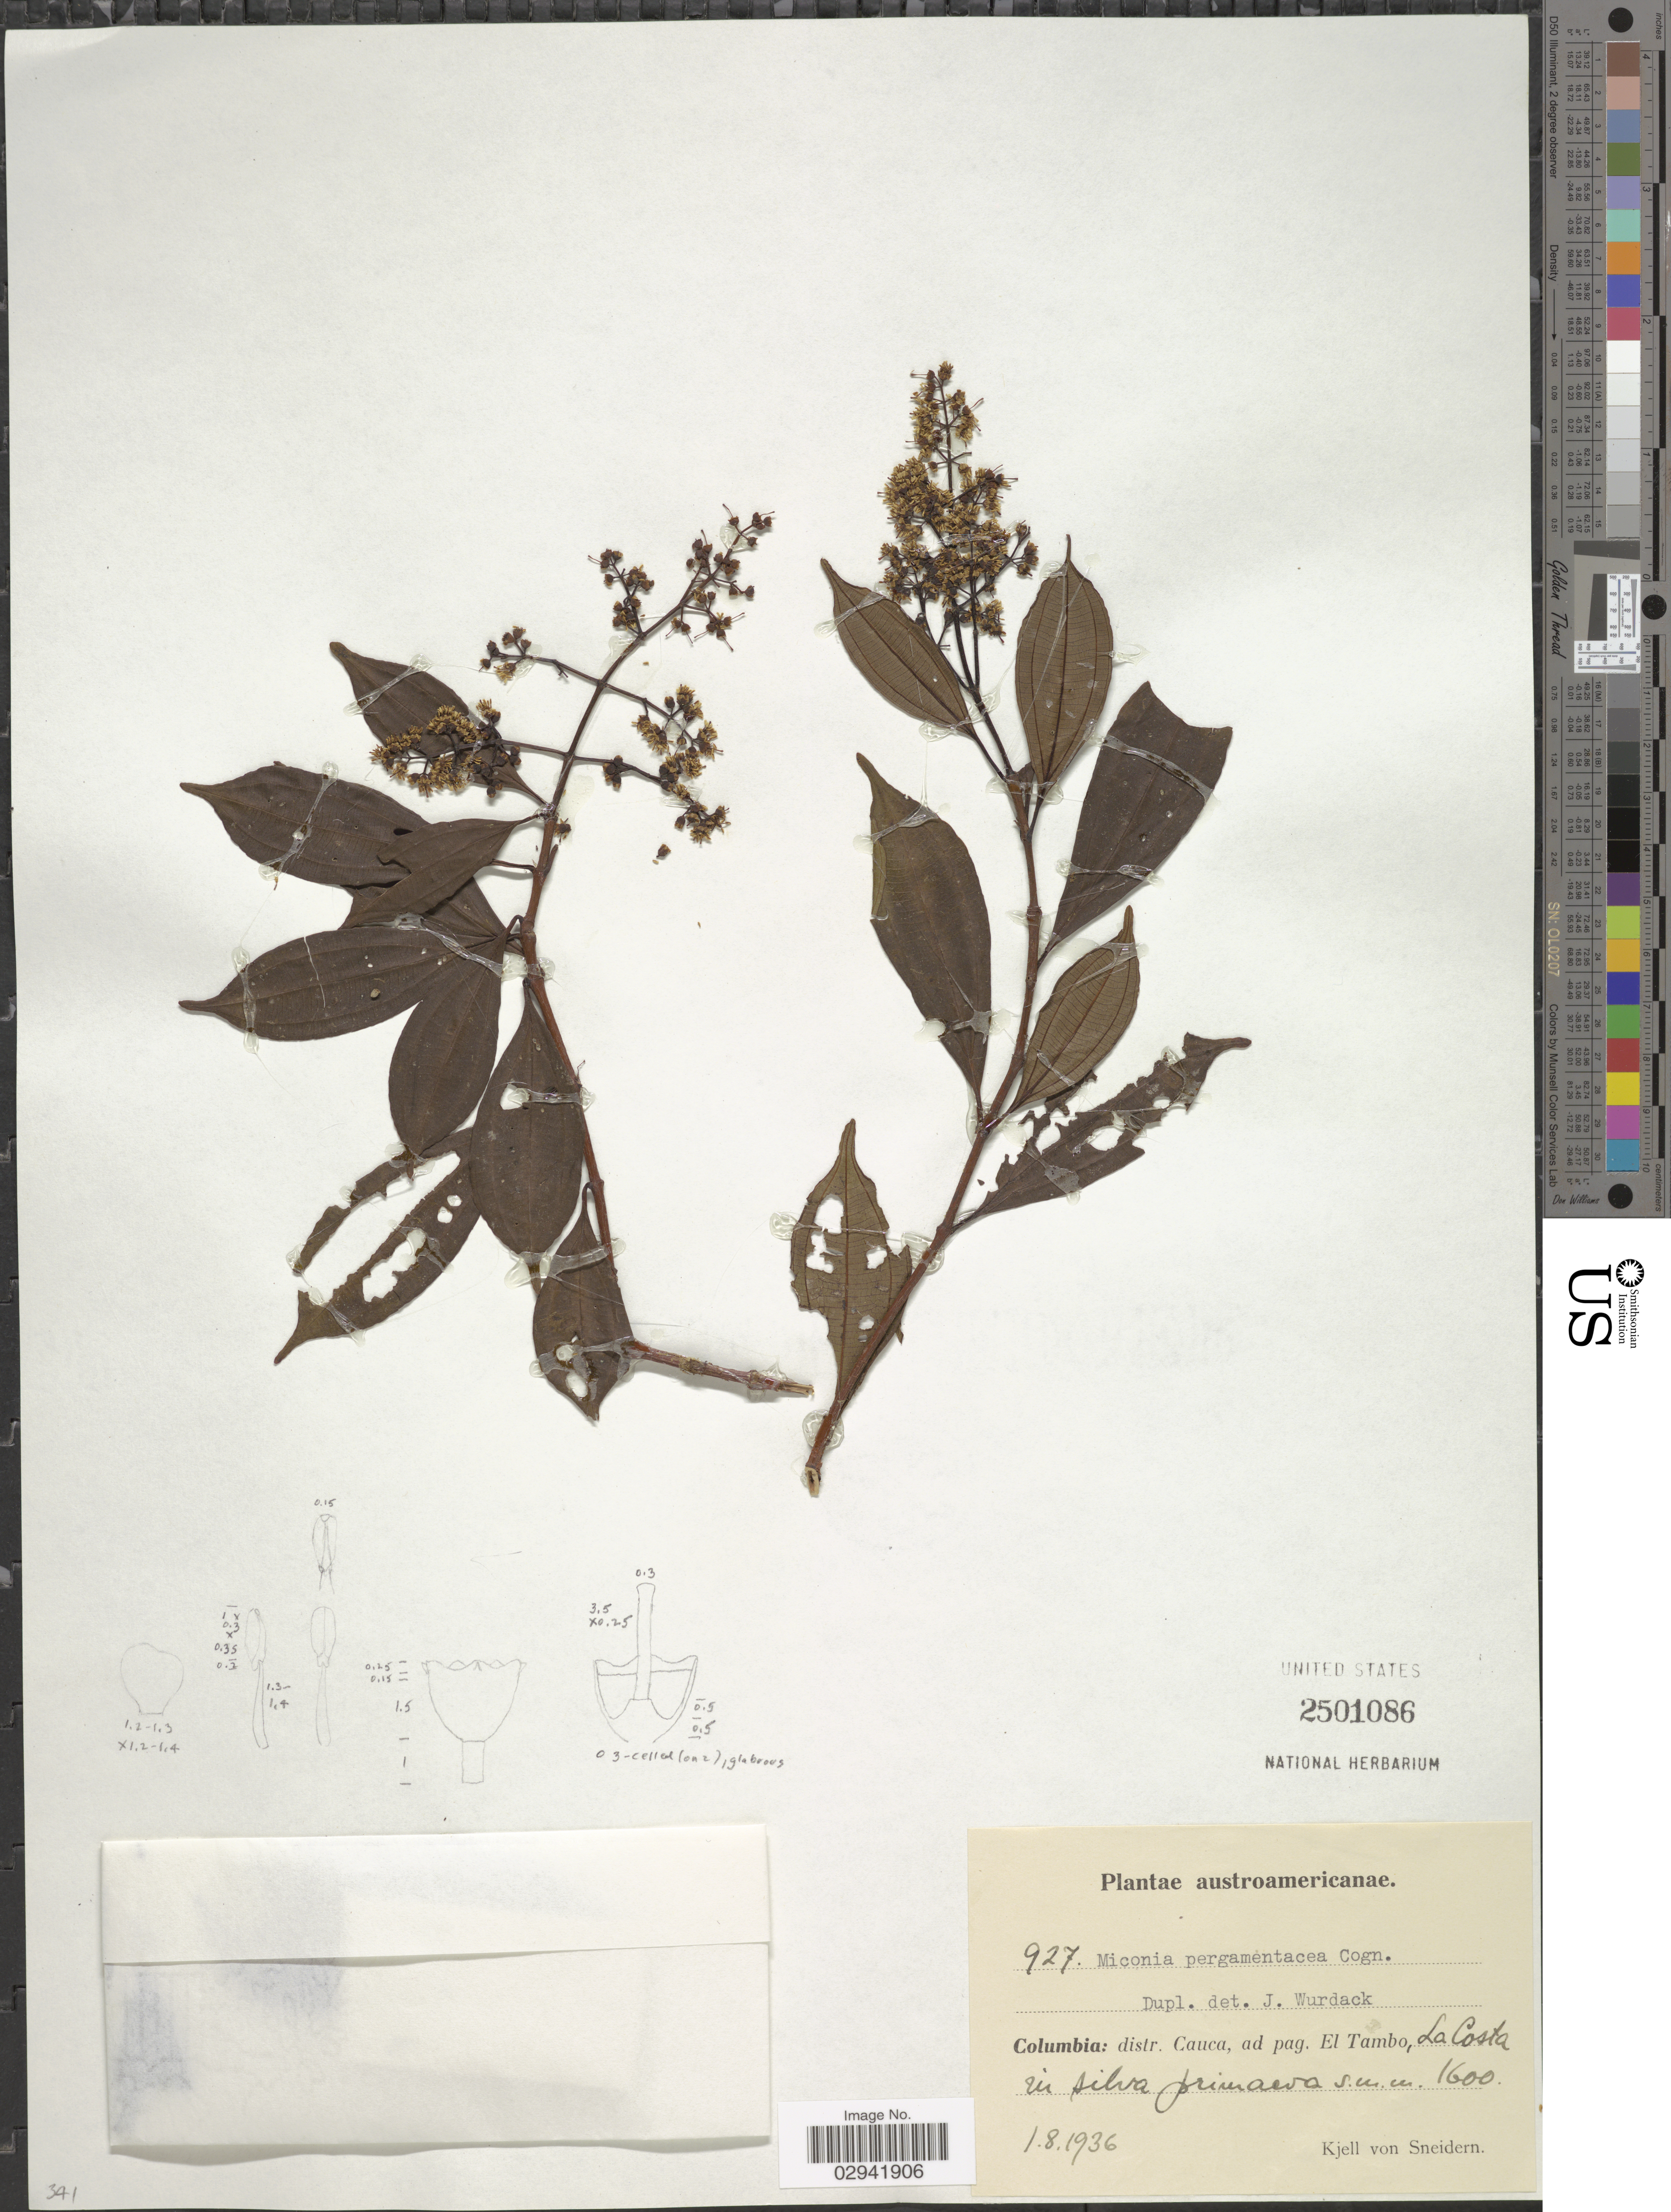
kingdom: Plantae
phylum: Tracheophyta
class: Magnoliopsida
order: Myrtales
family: Melastomataceae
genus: Miconia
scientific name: Miconia pergamentacea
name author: Cogn.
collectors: K. von Sneidern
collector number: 927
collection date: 1936-08-01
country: Colombia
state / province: Cauca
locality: Distr. Cauca, ad pag. El Tambo, La Costa in silva primaeva.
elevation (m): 1600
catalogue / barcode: US 2501086